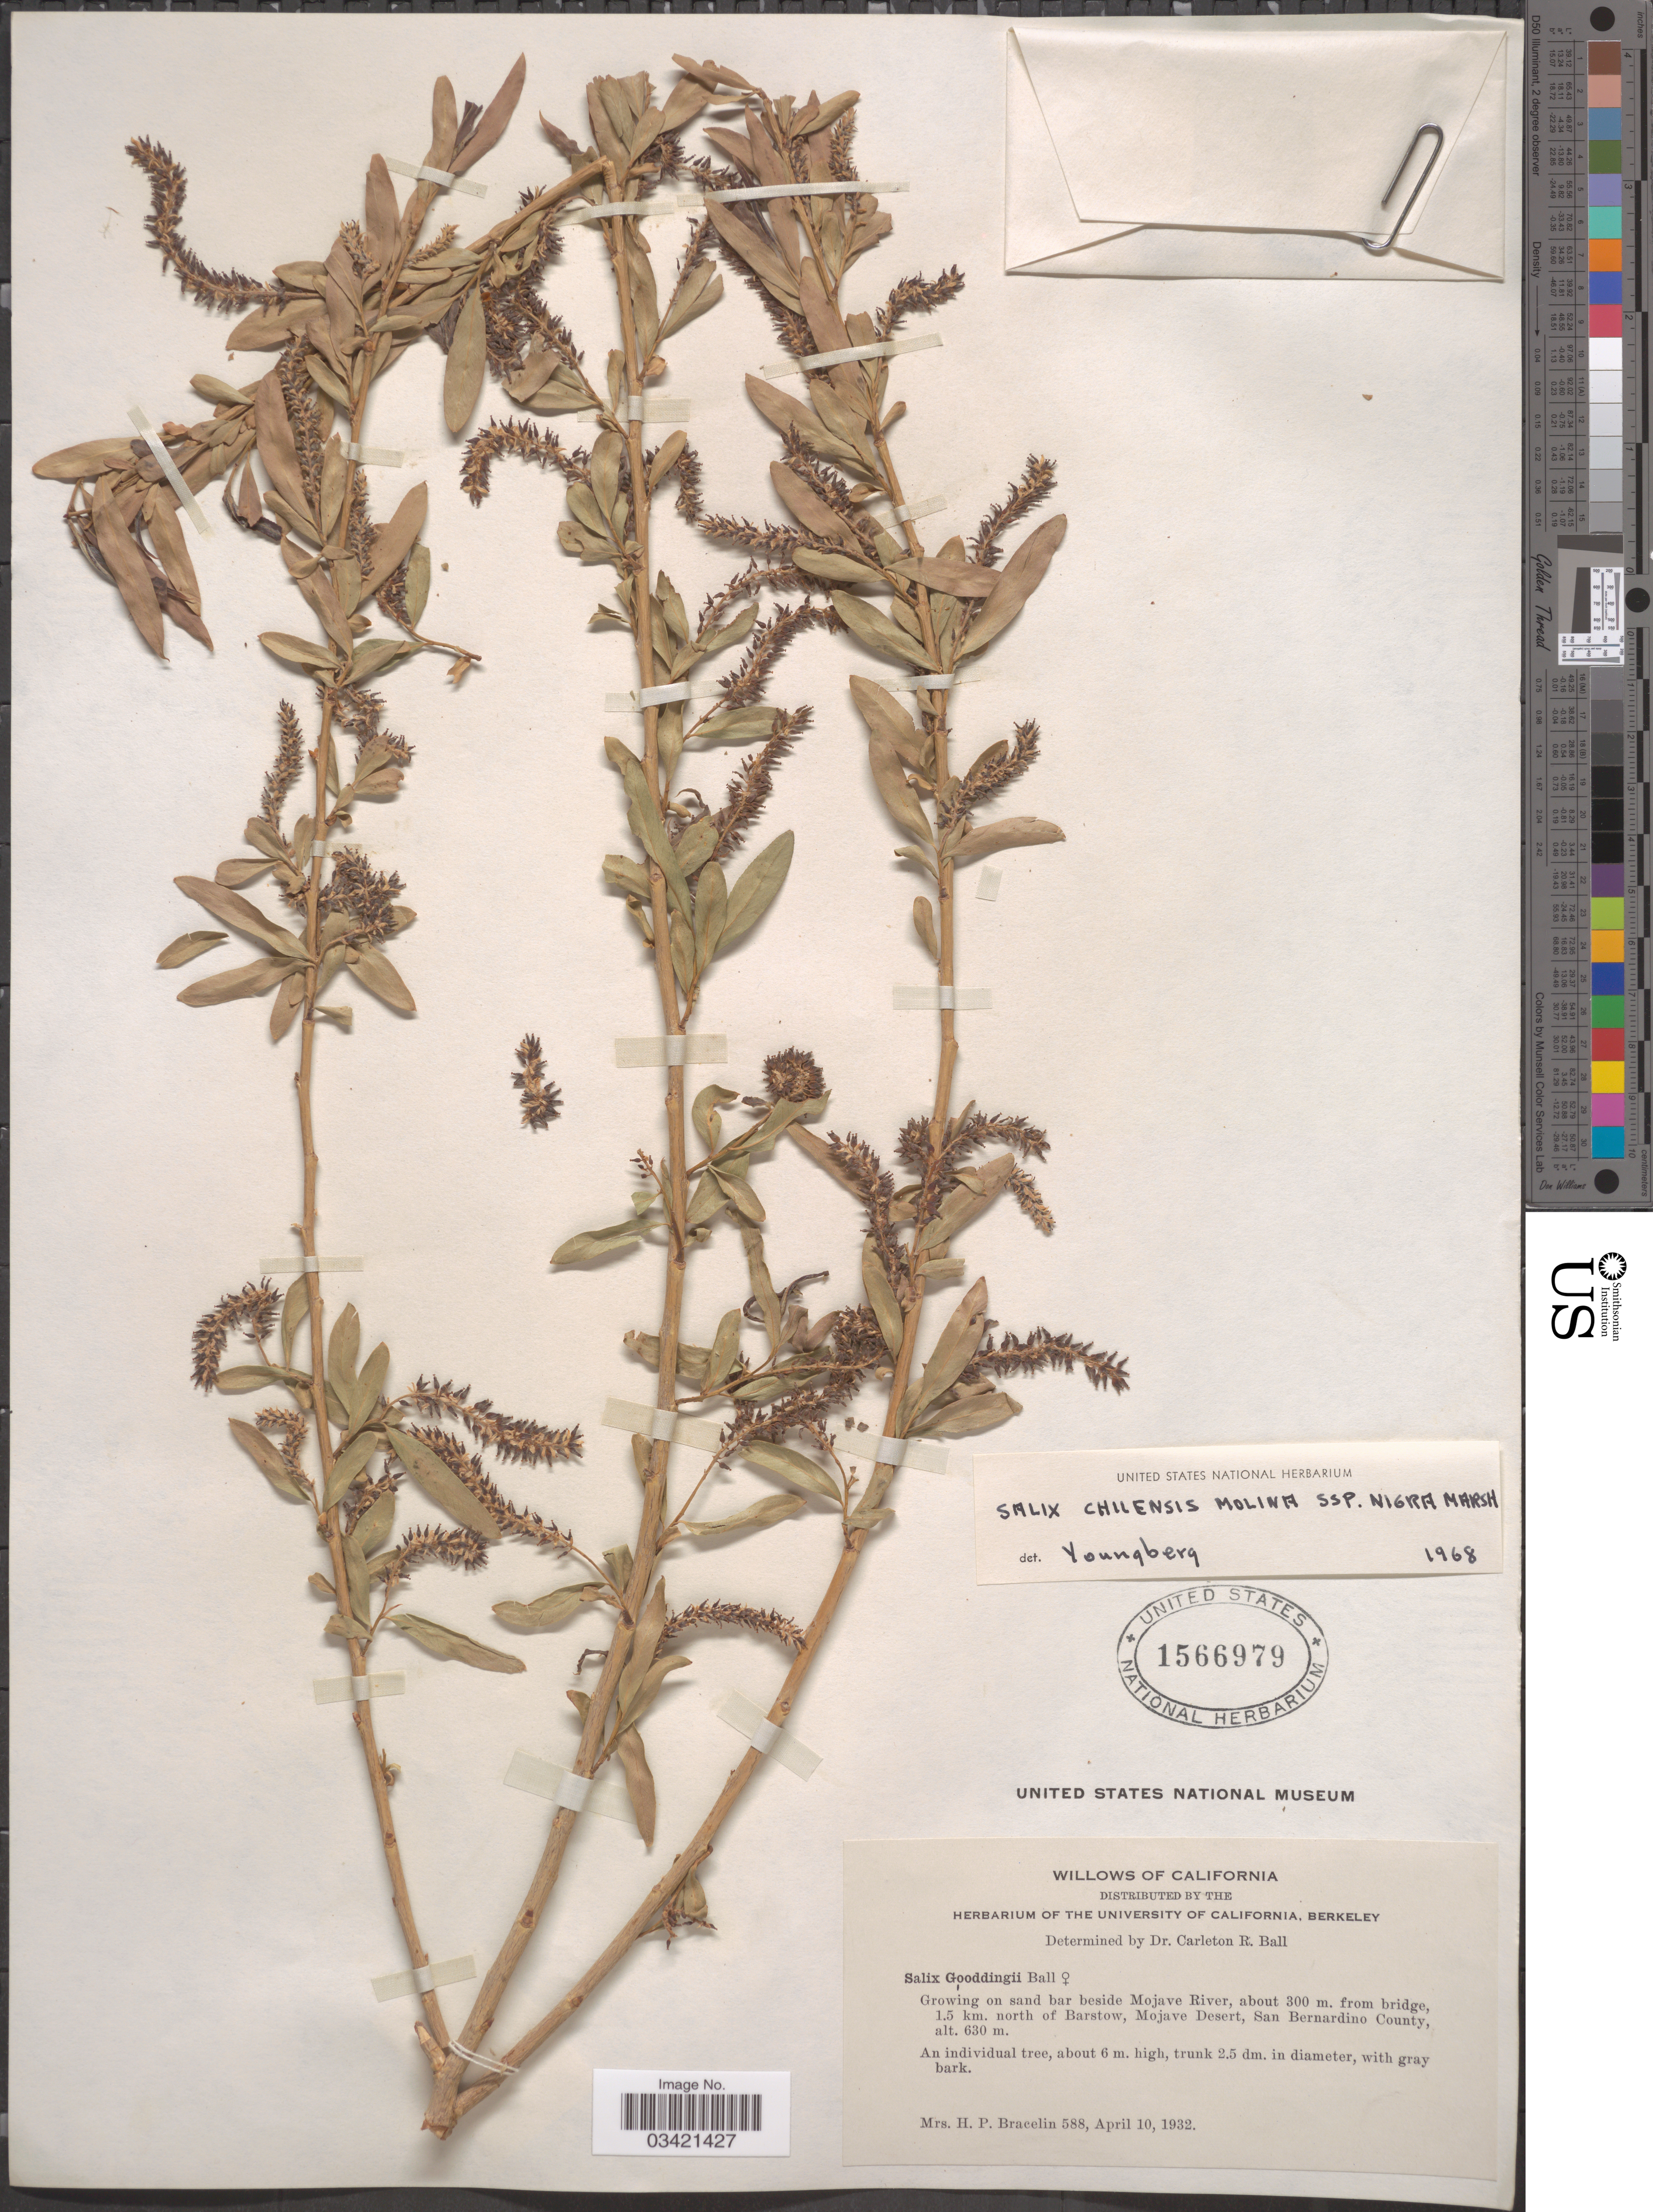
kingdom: Plantae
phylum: Tracheophyta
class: Magnoliopsida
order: Malpighiales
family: Salicaceae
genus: Salix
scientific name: Salix gooddingii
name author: C.R. Ball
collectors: H. Bracelin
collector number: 588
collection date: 1932-04-10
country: United States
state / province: California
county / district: San Bernardino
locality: Growing on sand bar beside Mojave River, about 300 m. from bridge, 1.5 km. north of Barstow, Mojave Desert, San Bernardino County.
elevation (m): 630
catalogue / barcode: US 1566979